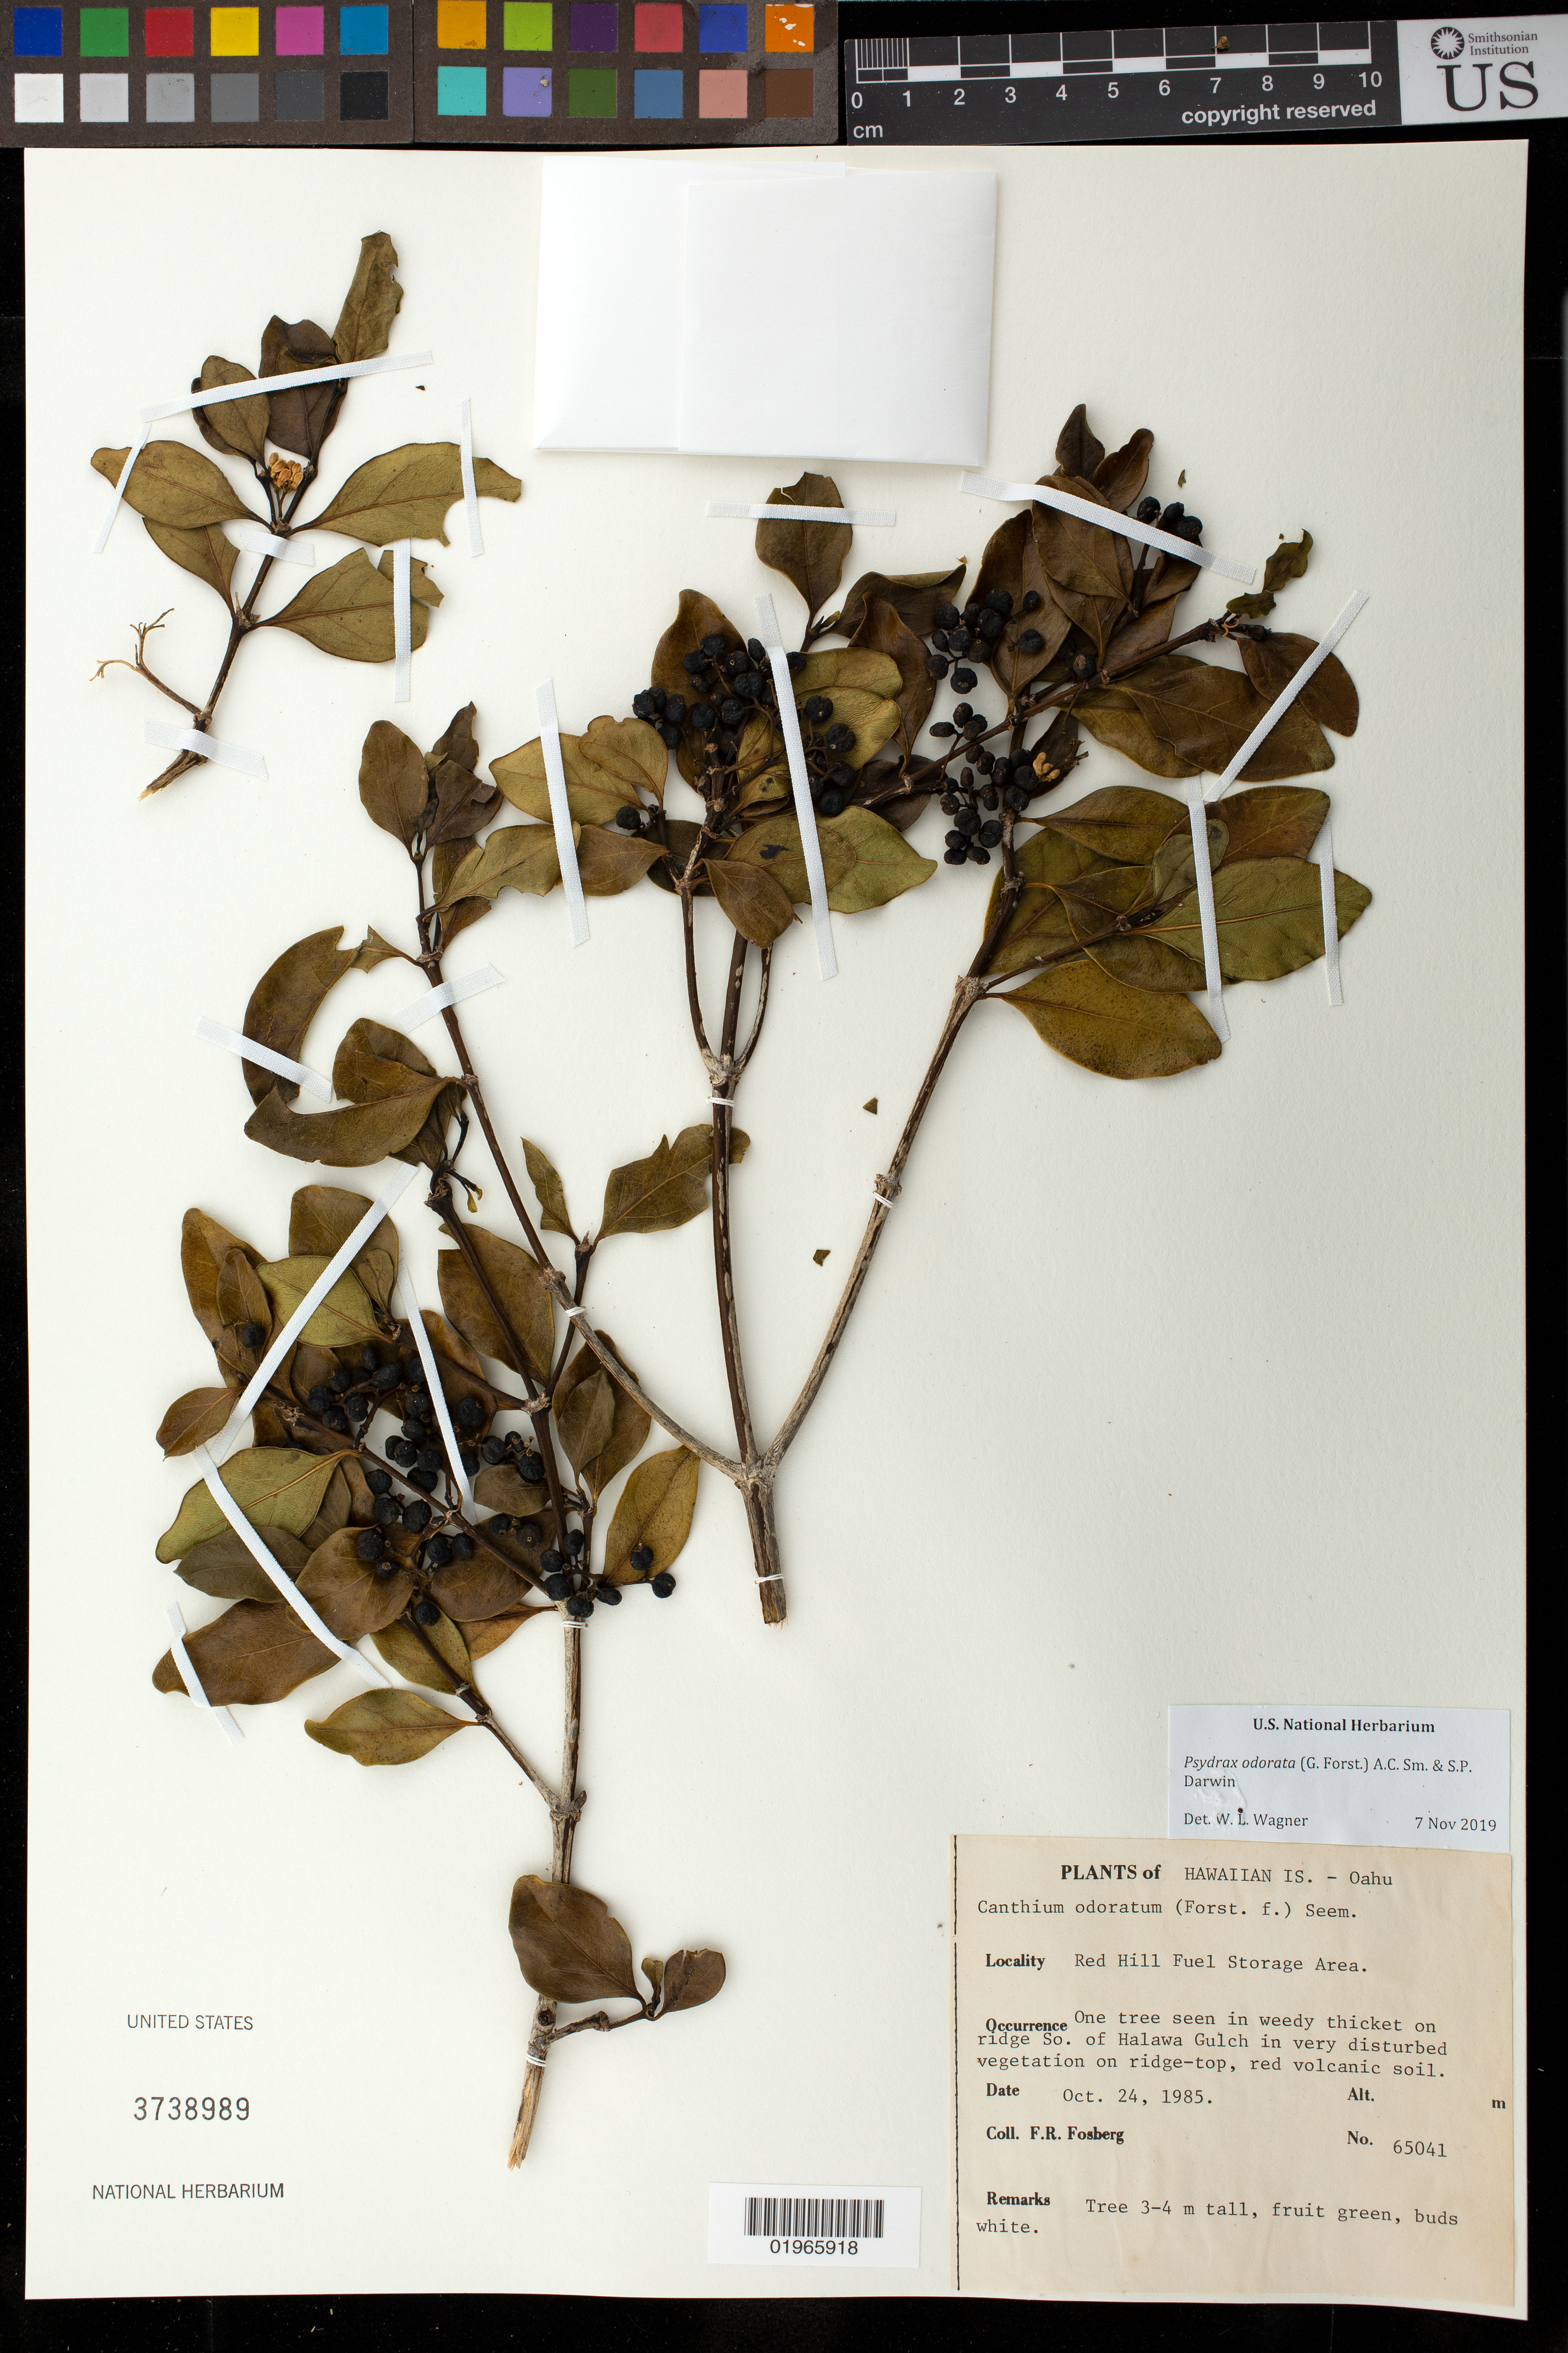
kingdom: Plantae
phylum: Tracheophyta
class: Magnoliopsida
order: Gentianales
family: Rubiaceae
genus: Psydrax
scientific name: Psydrax odorata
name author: (G. Forst.) A.C. Sm. & S.P. Darwin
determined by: Wagner, W. L., (BOT), Smithsonian Institution - National Museum of Natural History (UNITED STATES)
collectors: F. R. Fosberg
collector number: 65041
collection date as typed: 24 Oct 1985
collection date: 1985-10-24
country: United States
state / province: Hawaii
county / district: Honolulu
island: Oahu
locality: Red Hill Fuel Storage Area, on ridge S of Halawa Gulch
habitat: Disturbed vegetation on ridge-top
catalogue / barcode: US 3738989